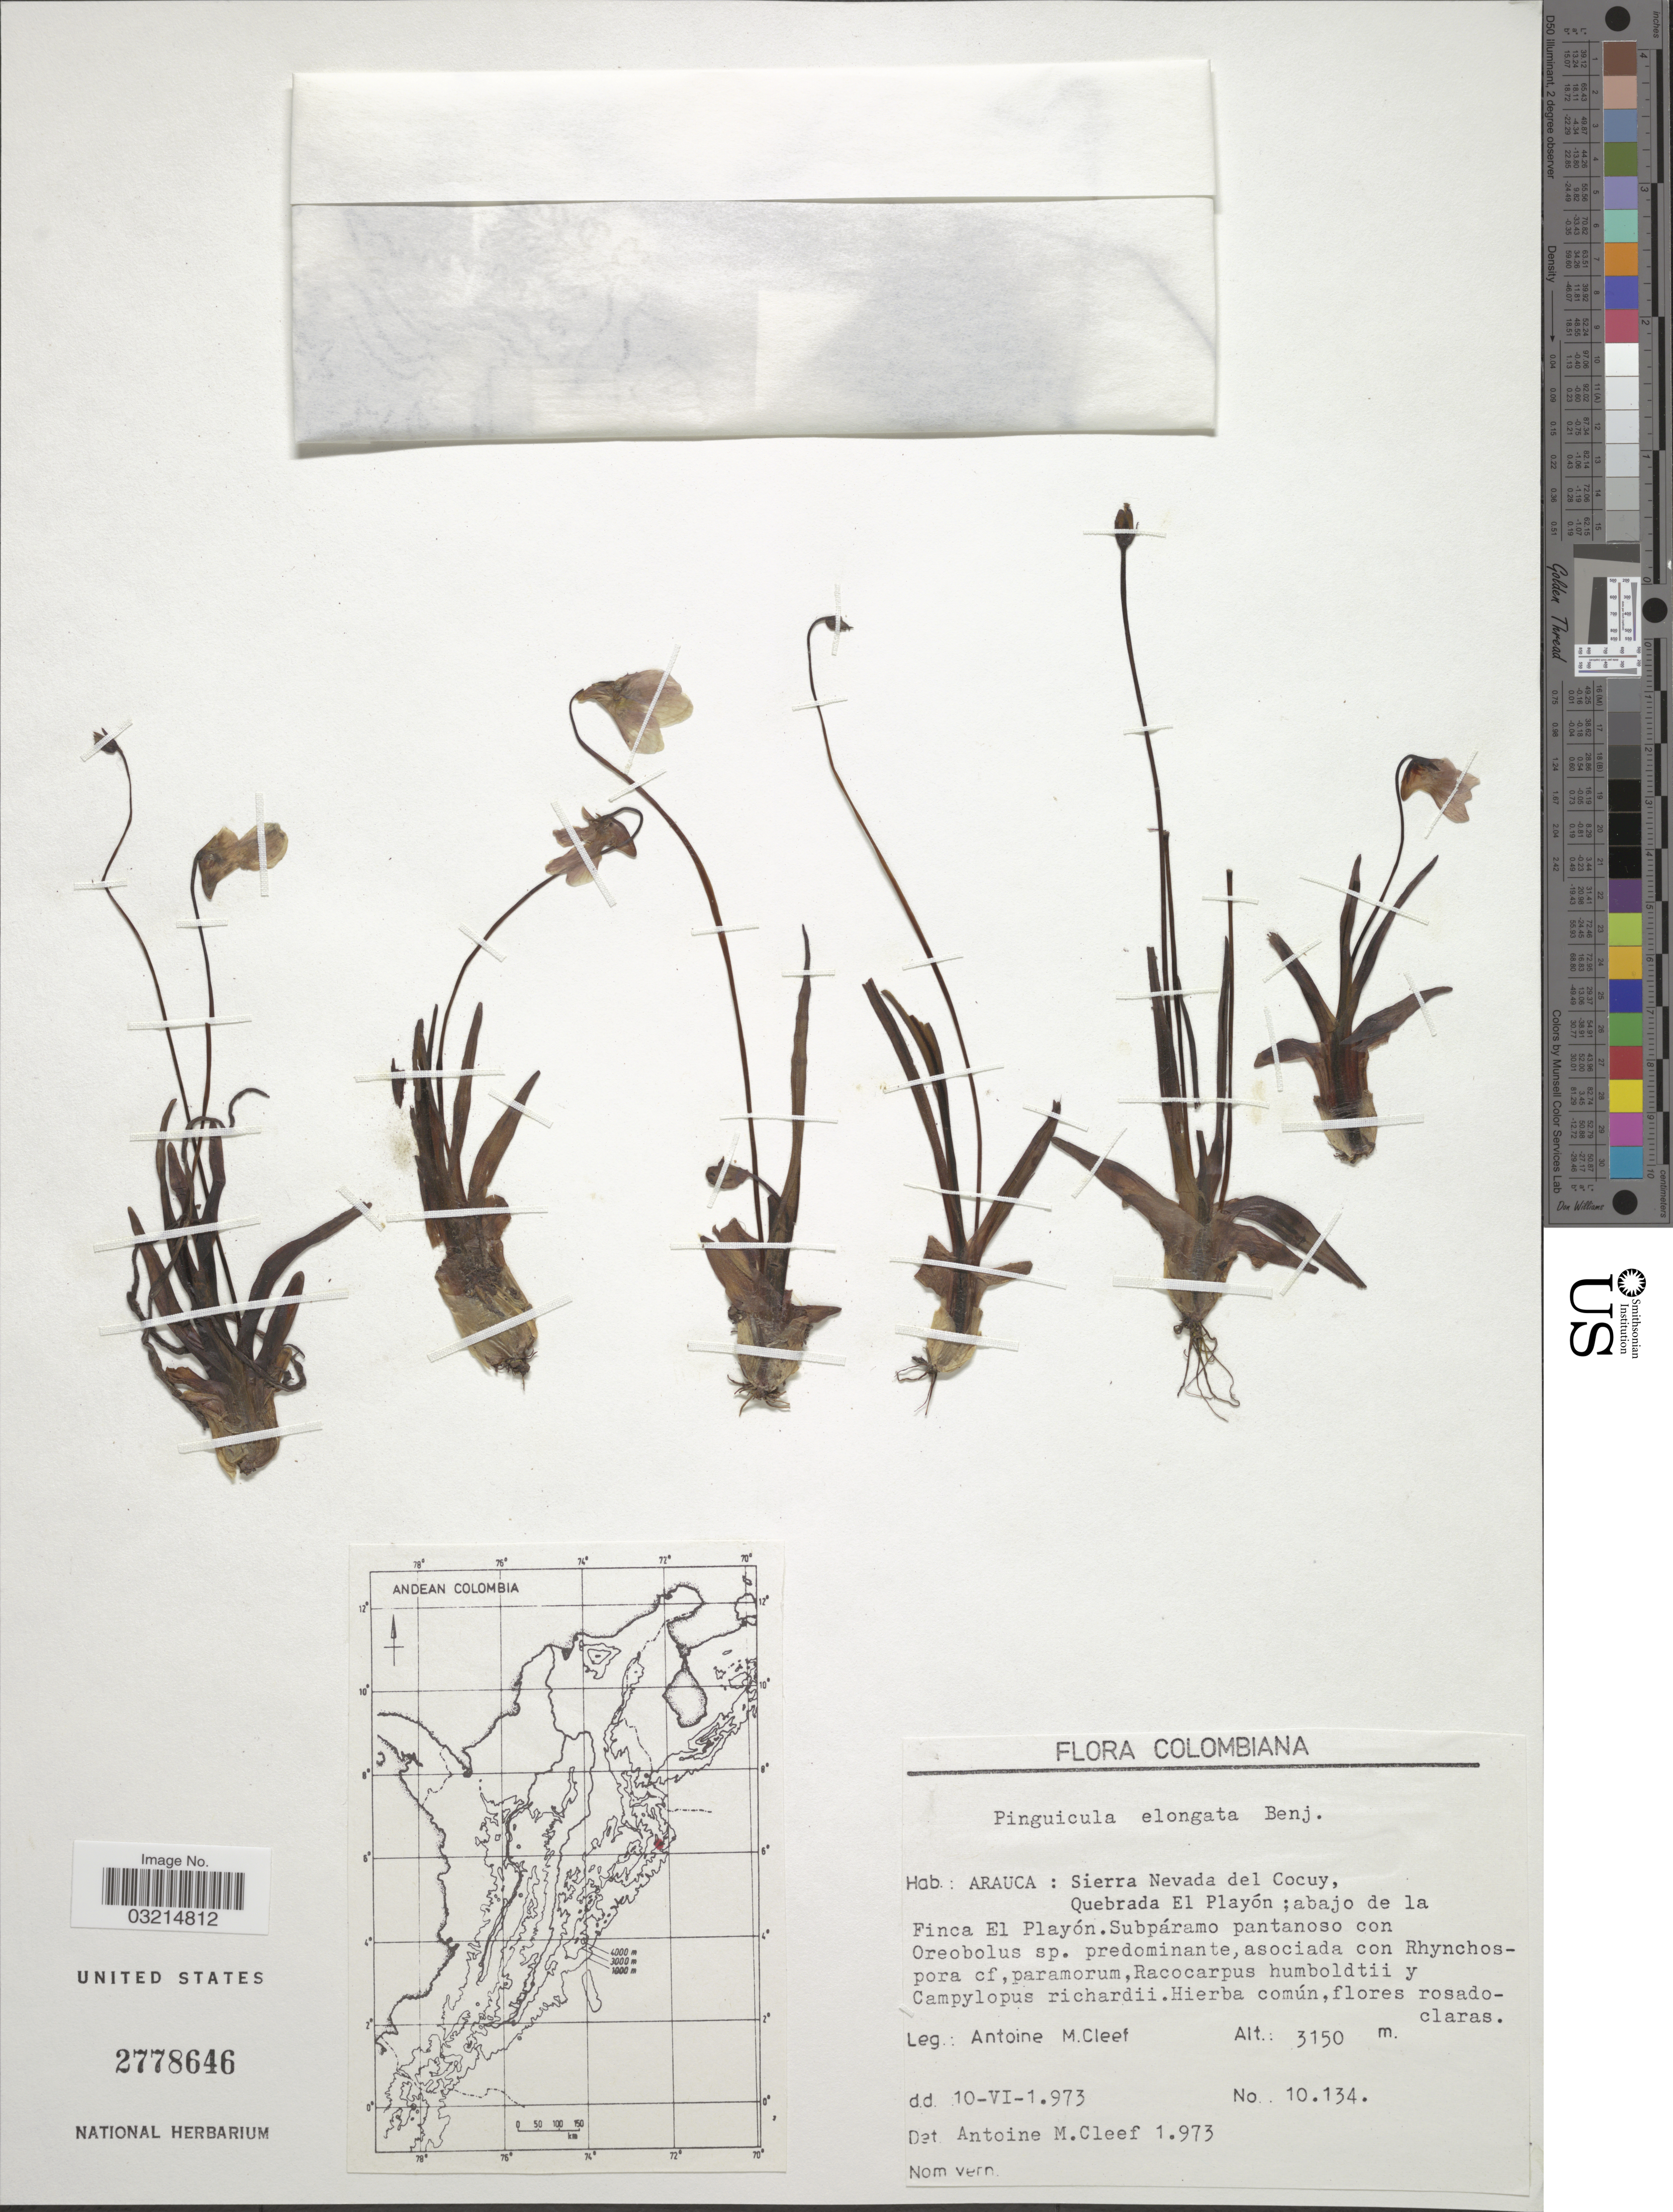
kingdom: Plantae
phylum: Tracheophyta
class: Magnoliopsida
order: Lamiales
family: Lentibulariaceae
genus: Pinguicula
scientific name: Pinguicula elongata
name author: Benj.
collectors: A. M. Cleef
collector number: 10134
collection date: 1973-06-10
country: Colombia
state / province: Arauca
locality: Sierra Nevada del Cocuy, Quebrada El Playón; abajo de la Finca El Playón.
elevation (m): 3150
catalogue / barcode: US 2778646